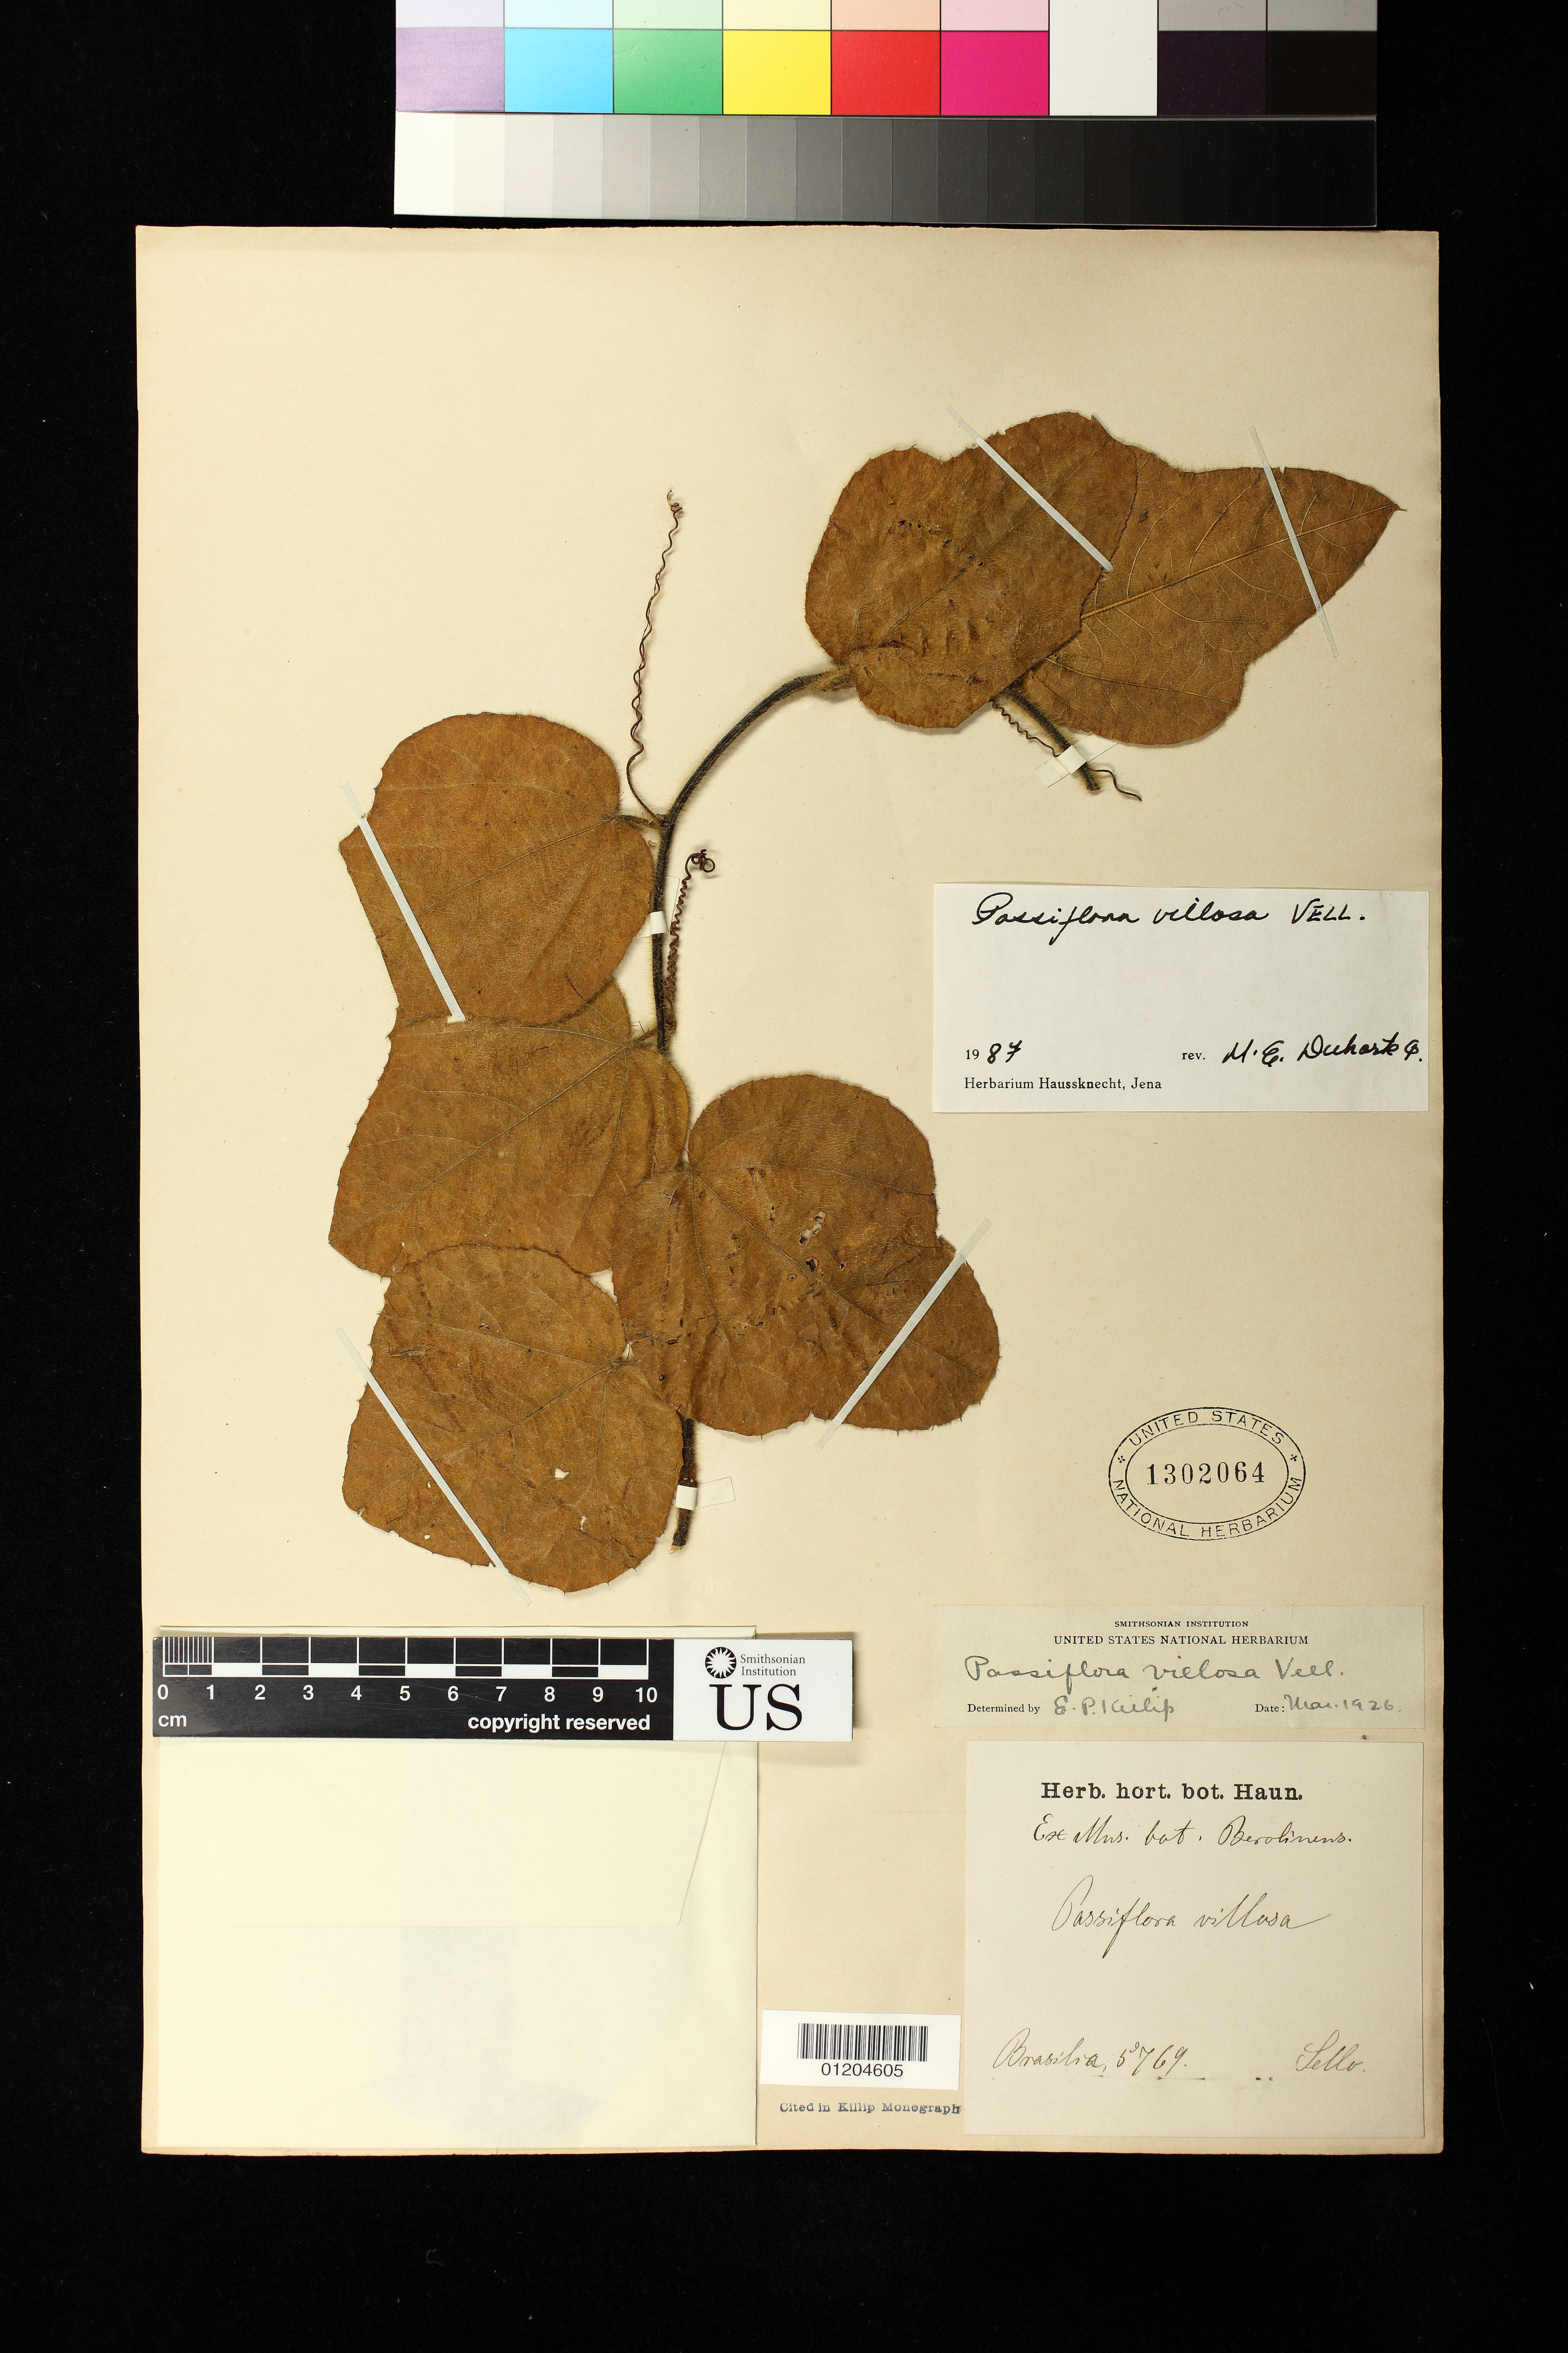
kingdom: Plantae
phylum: Tracheophyta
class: Magnoliopsida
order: Malpighiales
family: Passifloraceae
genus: Passiflora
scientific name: Passiflora villosa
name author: Vell.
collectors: Lello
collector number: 5769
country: Brazil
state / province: Distrito Federal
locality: Brasilia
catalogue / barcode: US 1302064